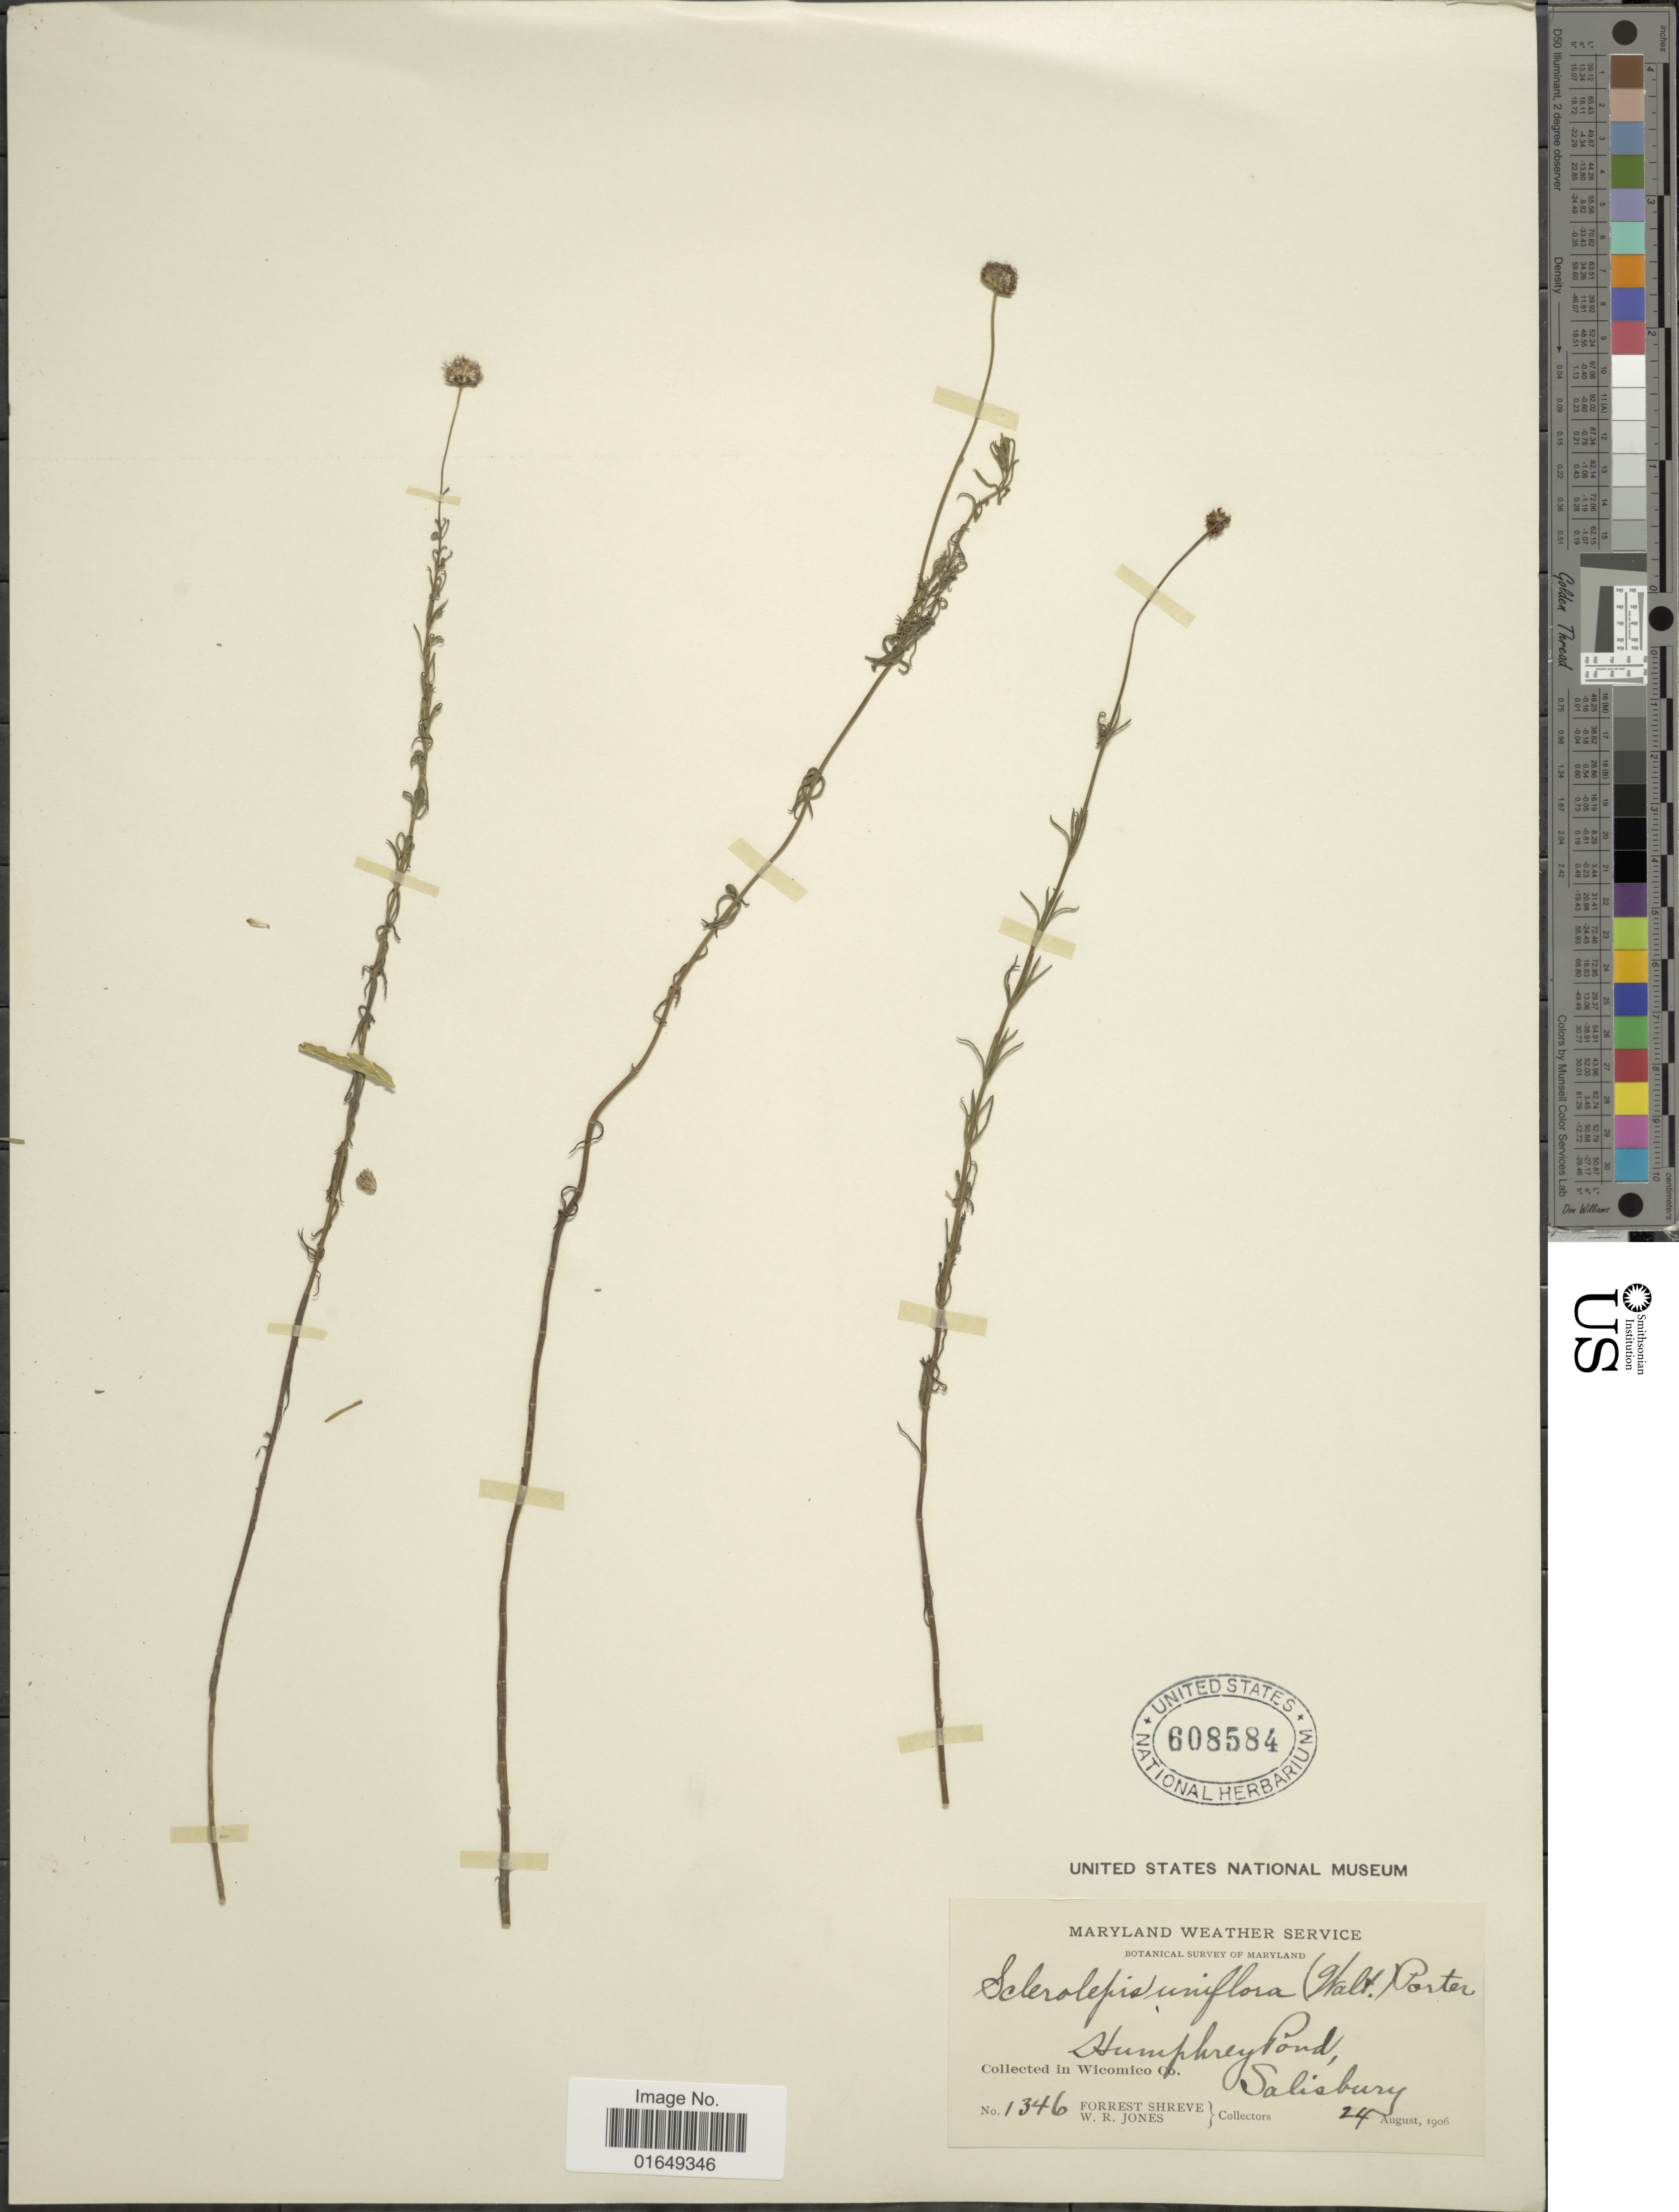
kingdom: Plantae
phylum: Tracheophyta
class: Magnoliopsida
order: Asterales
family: Asteraceae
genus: Sclerolepis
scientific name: Sclerolepis uniflora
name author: (Walter) Britton et al.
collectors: F. Shreve & W. R. Jones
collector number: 1346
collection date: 1906-08-24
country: United States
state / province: Maryland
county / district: Wicomico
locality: Maryland Weather Service, Humphrey Pond, in Wicomico Co., Salisbury.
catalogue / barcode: US 608584